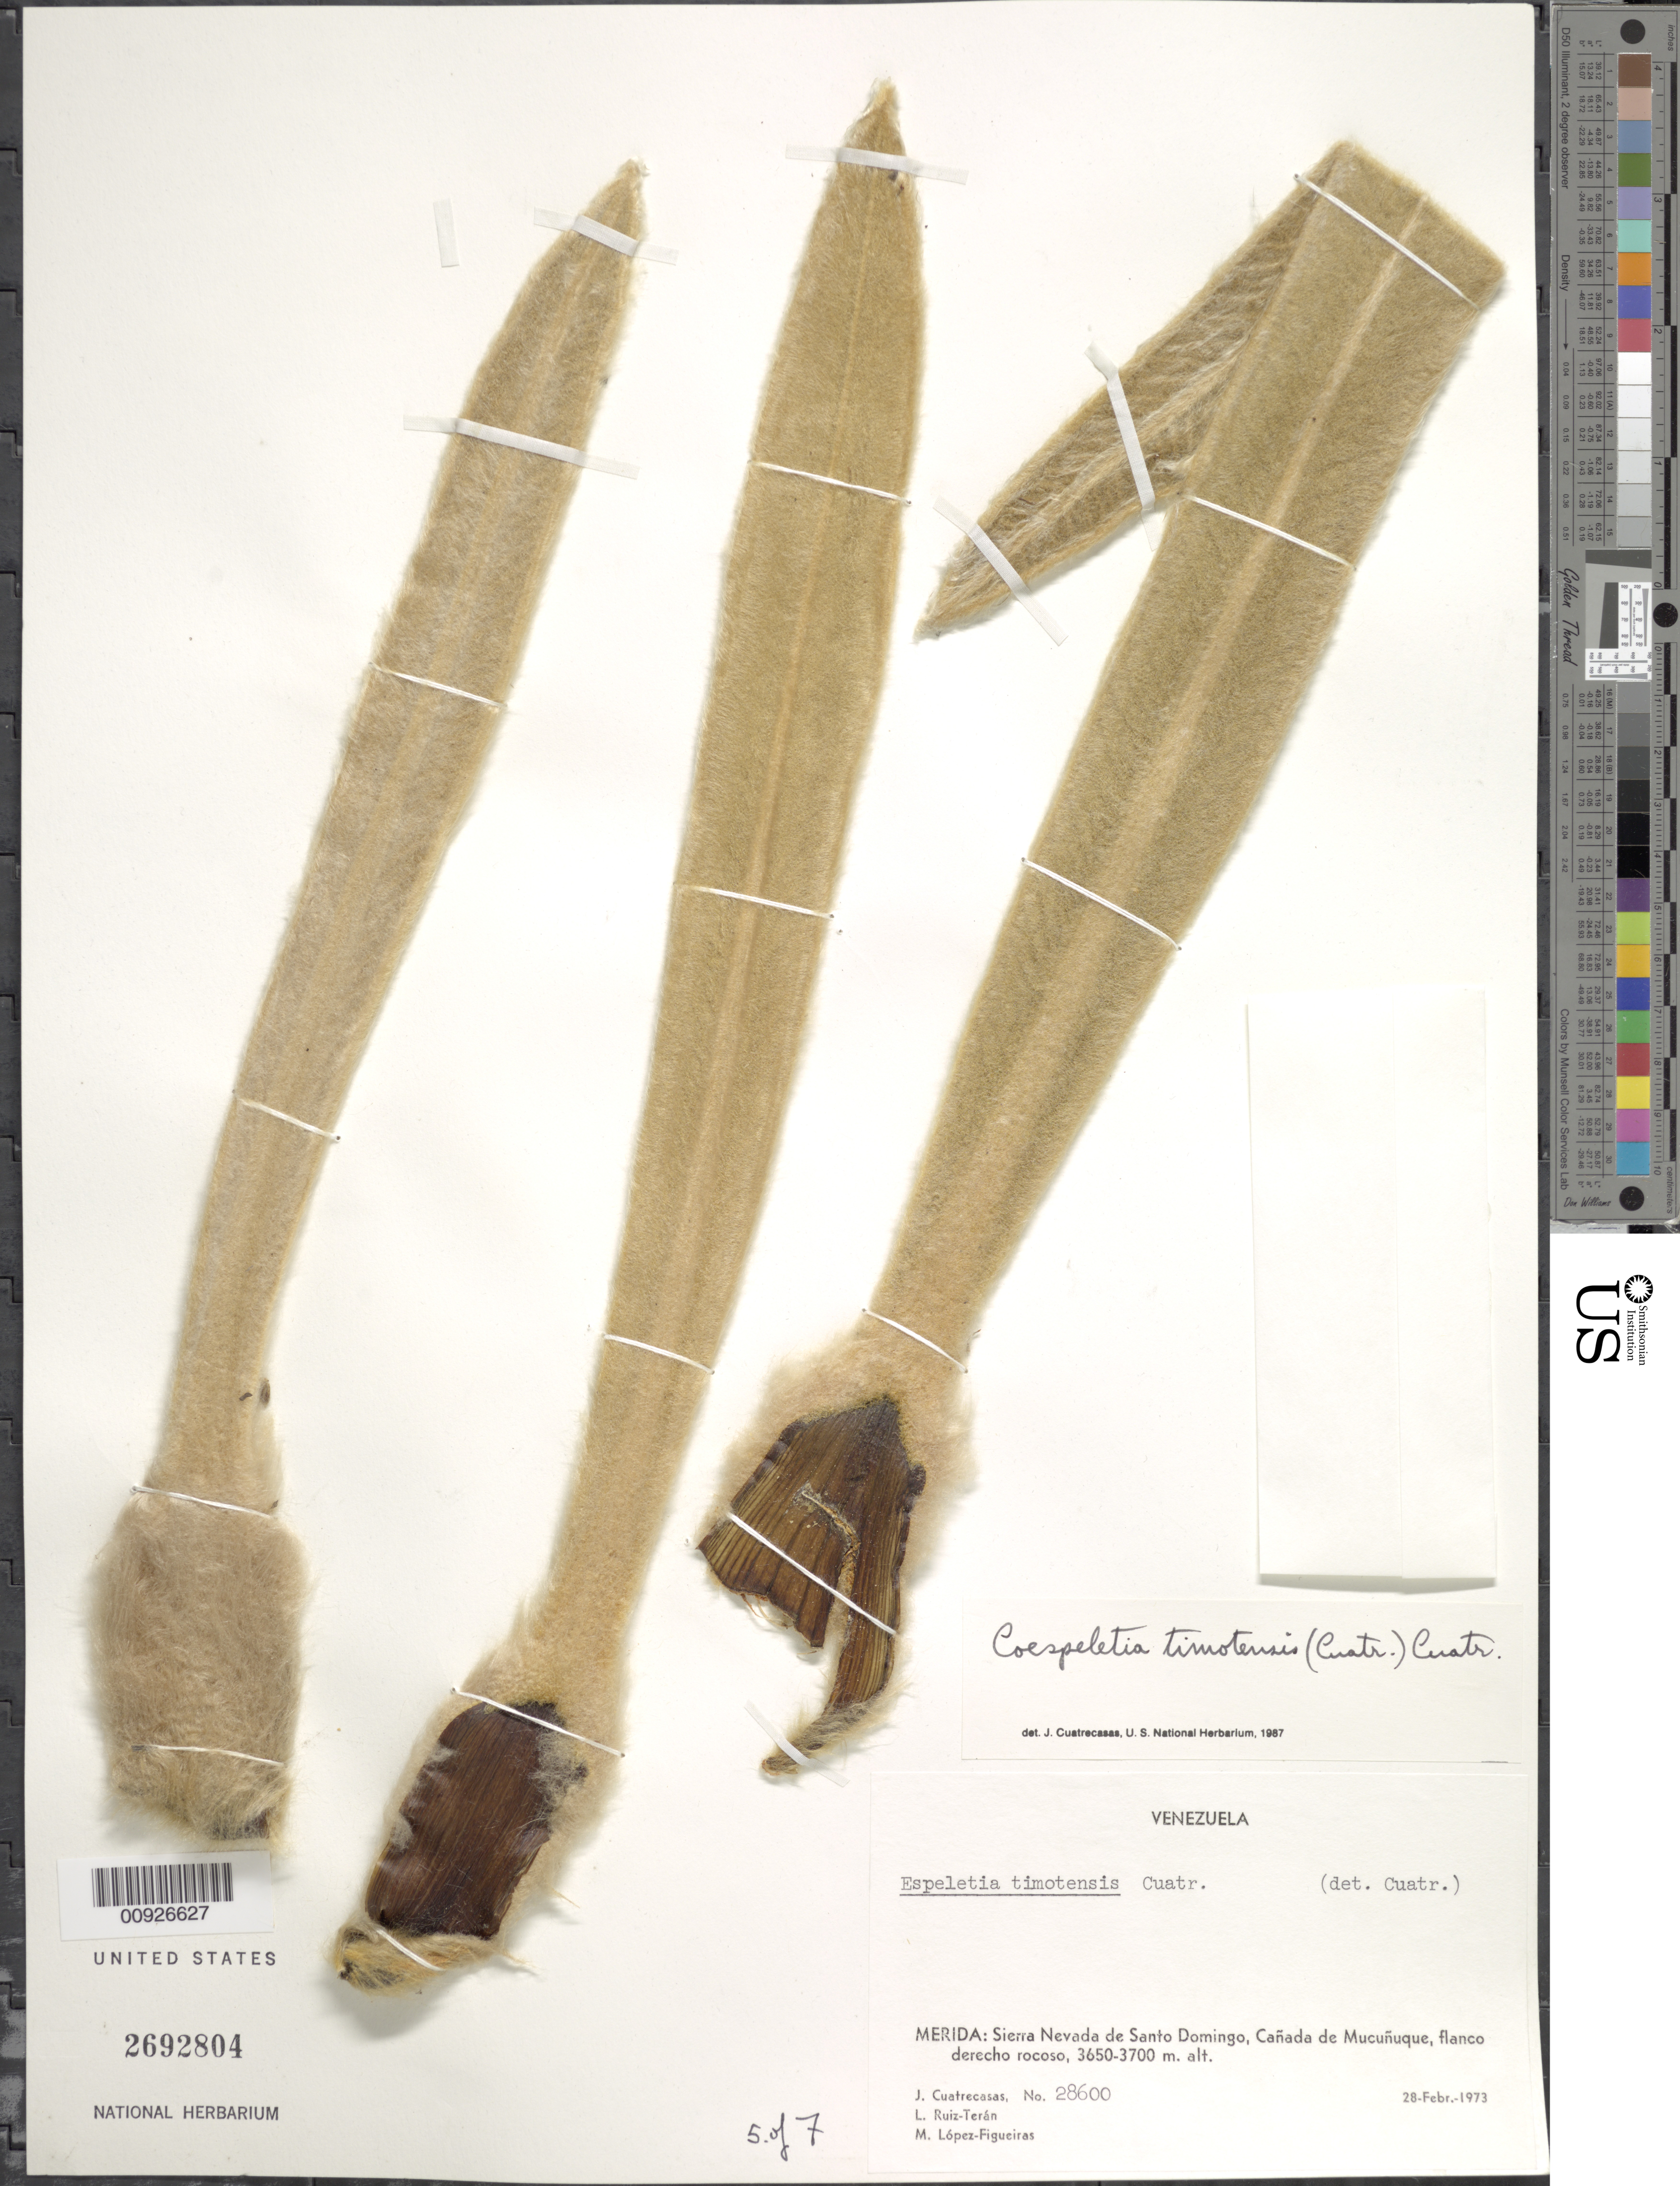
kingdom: Plantae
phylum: Tracheophyta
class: Magnoliopsida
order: Asterales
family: Asteraceae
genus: Coespeletia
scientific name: Coespeletia timotensis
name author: (Cuatrec.) Cuatrec.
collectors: J. Cuatrecasas, L. E. Ruíz-Terán & M. López Figueiras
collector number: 28600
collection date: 1973-02-28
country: Venezuela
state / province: Mérida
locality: Sierra Nevada de Santo Domingo, Cañada de Mucuñuque, flanco derecho rocoso.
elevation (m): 3650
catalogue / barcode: US 2692804